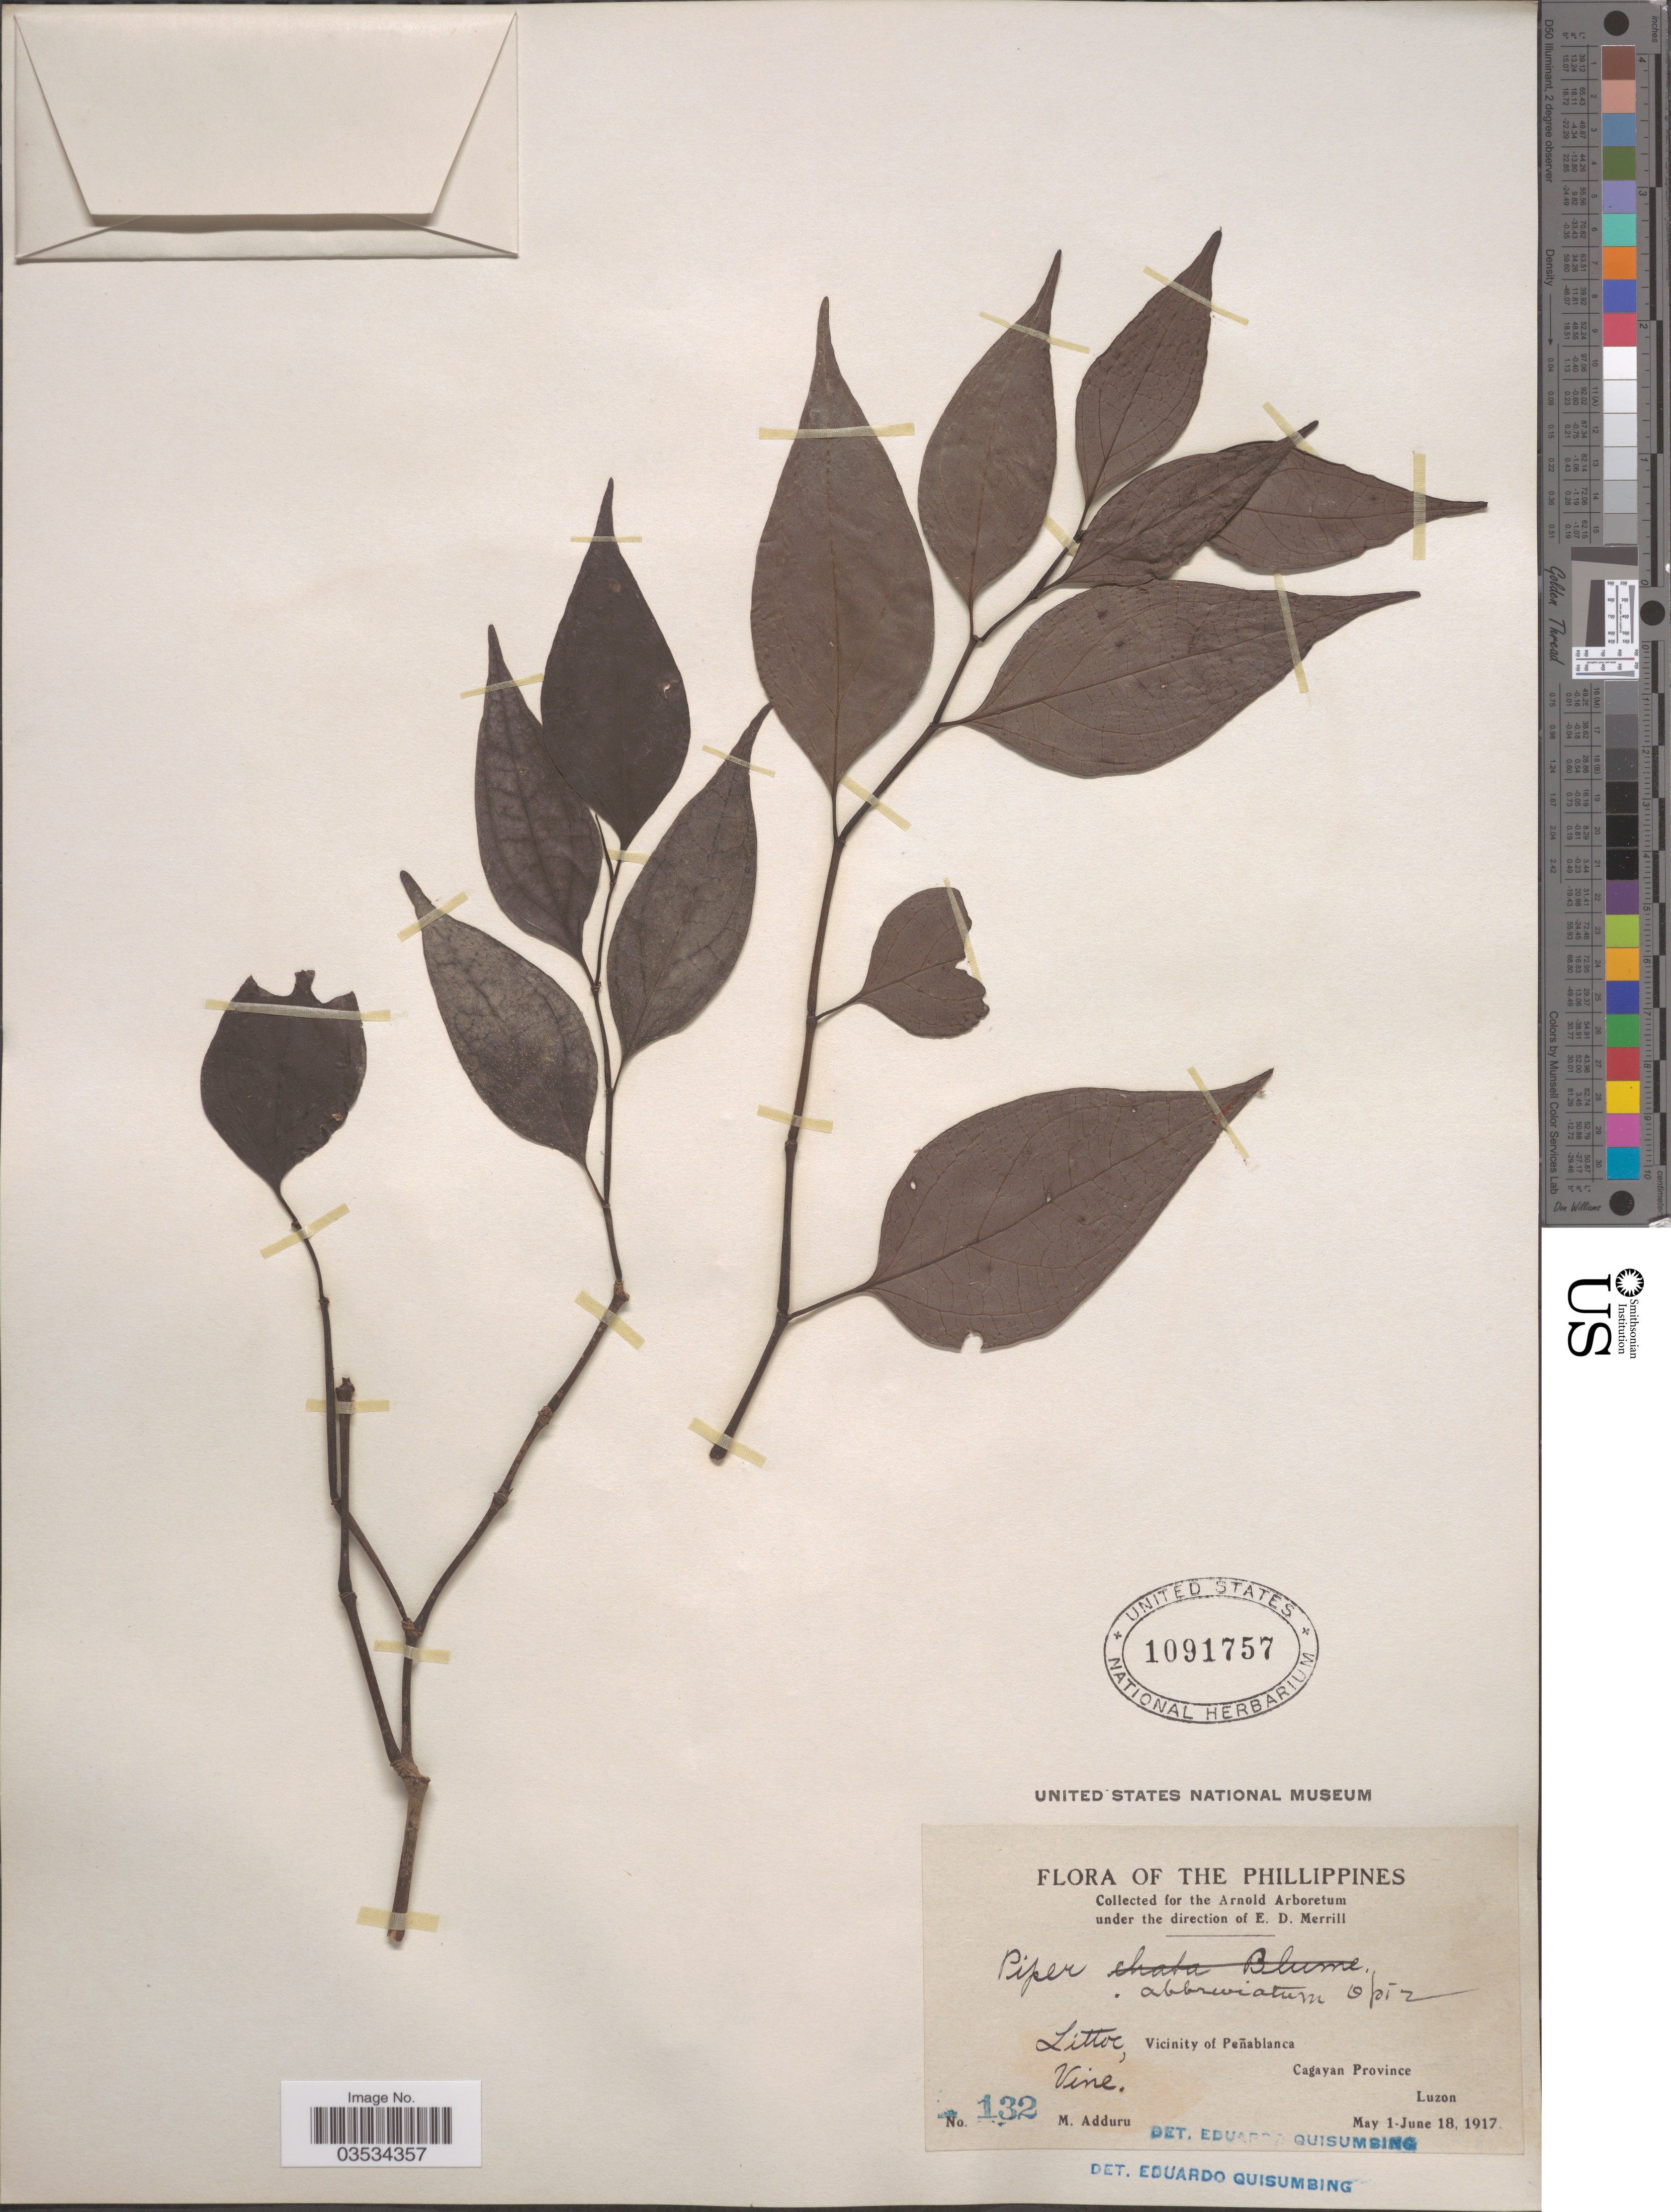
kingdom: Plantae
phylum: Tracheophyta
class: Magnoliopsida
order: Piperales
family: Piperaceae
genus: Piper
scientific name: Piper abbreviatum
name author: Opiz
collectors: M. Adduru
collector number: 132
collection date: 1917-05-01/1917-06-18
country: Philippines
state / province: Cagayan Valley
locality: Litto, Vicinity of Peñablanca. Cagayan Province. Luzon.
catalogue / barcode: US 1091757